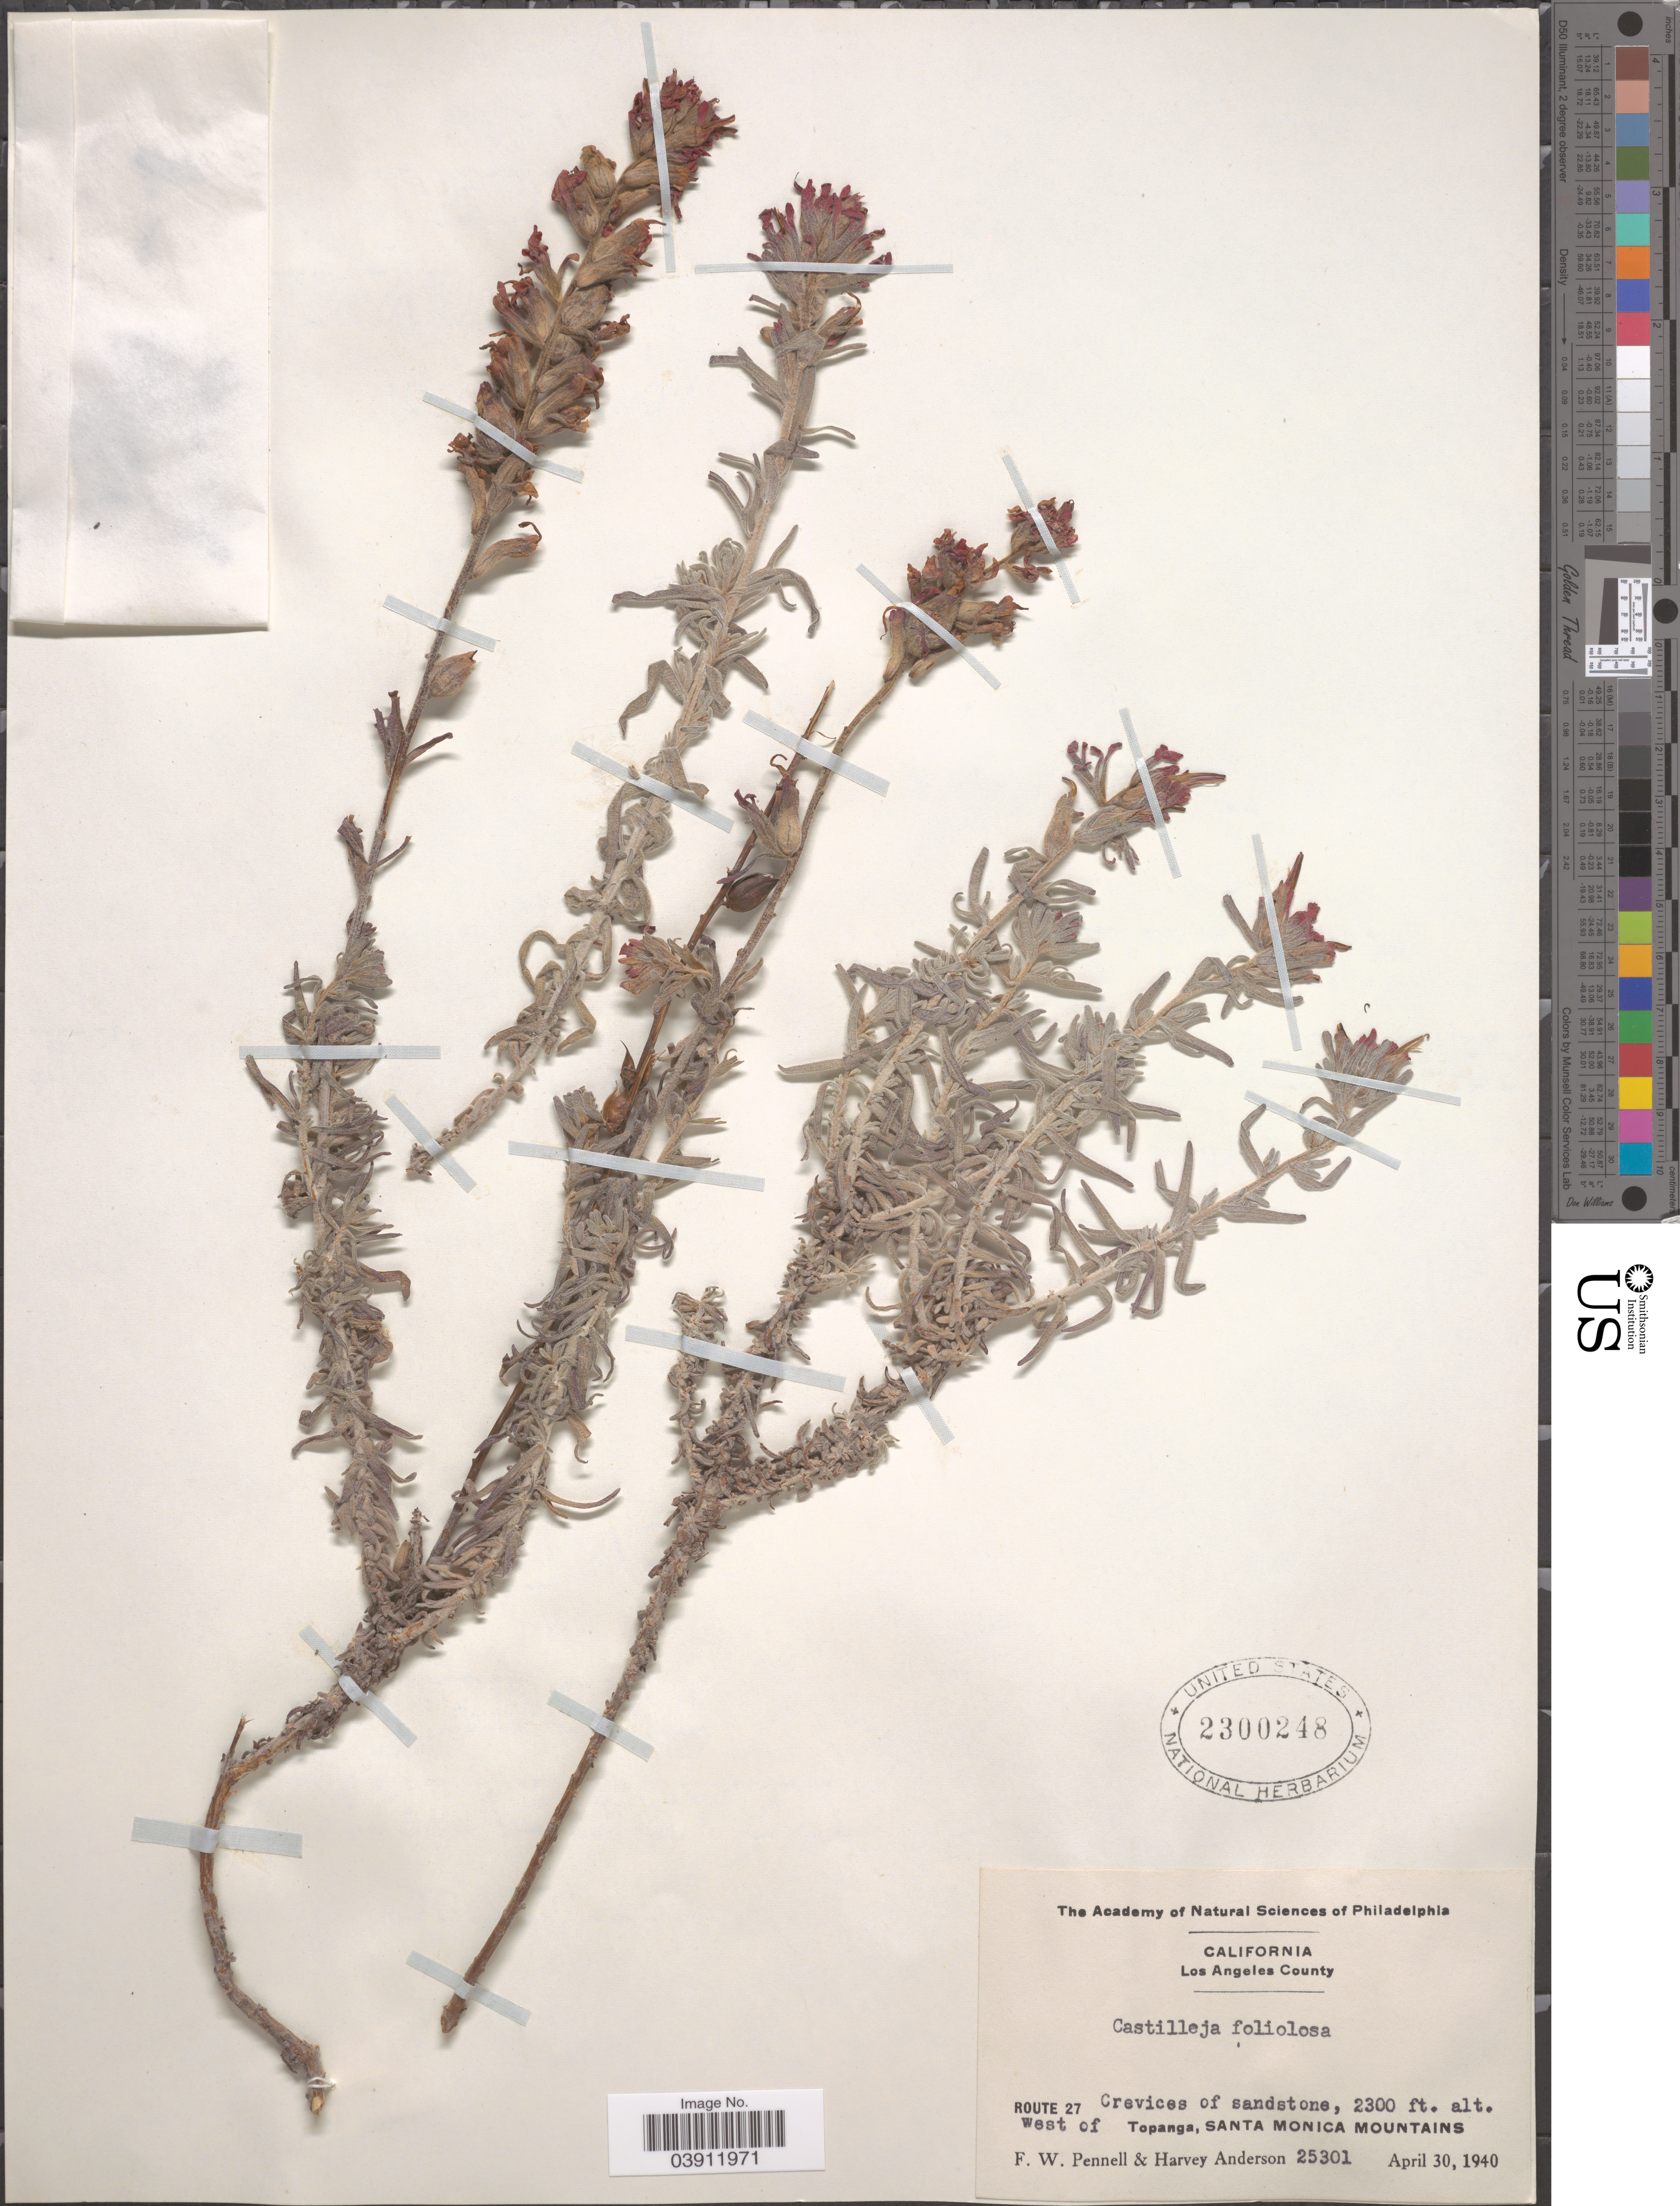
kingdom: Plantae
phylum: Tracheophyta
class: Magnoliopsida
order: Lamiales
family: Orobanchaceae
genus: Castilleja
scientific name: Castilleja foliolosa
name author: Hook. f.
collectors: F. W. Pennell & H. Anderson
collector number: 25301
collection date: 1940-04-30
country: United States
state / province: California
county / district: Los Angeles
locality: Los Angeles County. Route 27, West of Topanga, Santa Monica Mountains.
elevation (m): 701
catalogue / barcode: US 2300248